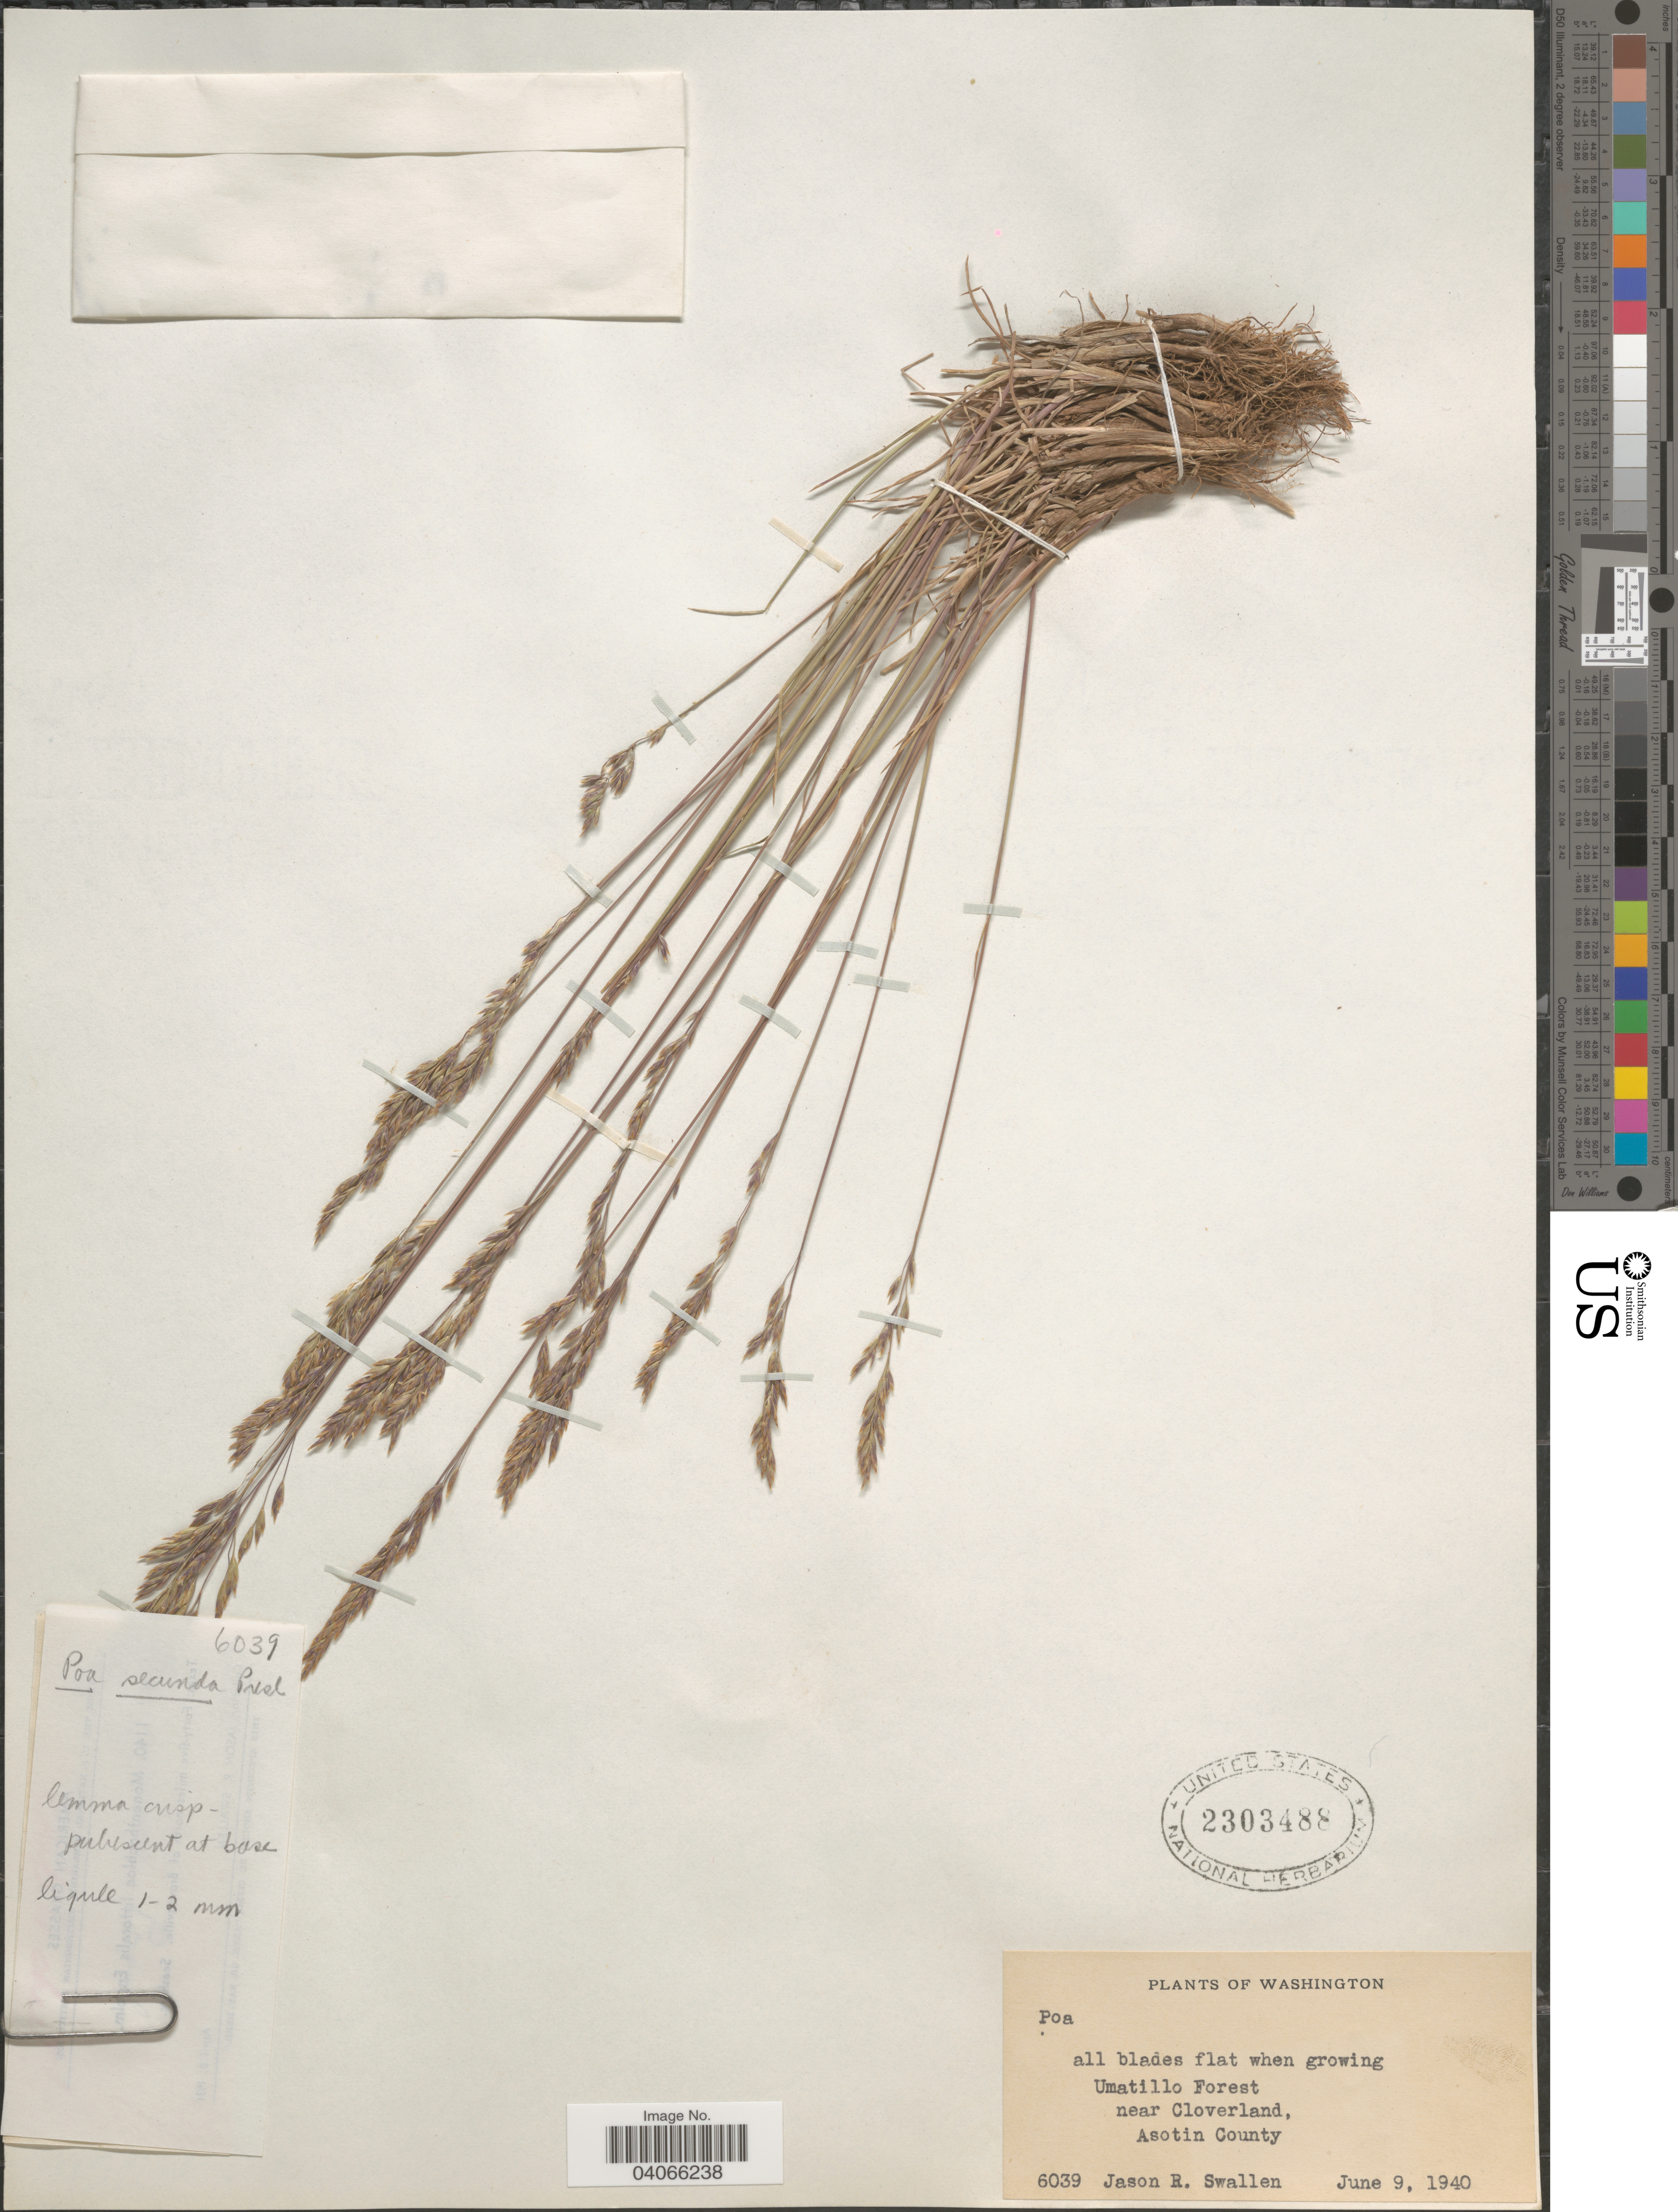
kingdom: Plantae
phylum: Tracheophyta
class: Liliopsida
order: Poales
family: Poaceae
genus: Poa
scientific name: Poa secunda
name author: J. Presl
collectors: J. R. Swallen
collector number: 6039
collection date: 1940-06-09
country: United States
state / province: Washington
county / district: Asotin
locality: Umatillo Forest near Cloverland. Asotin County.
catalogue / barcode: US 2303488